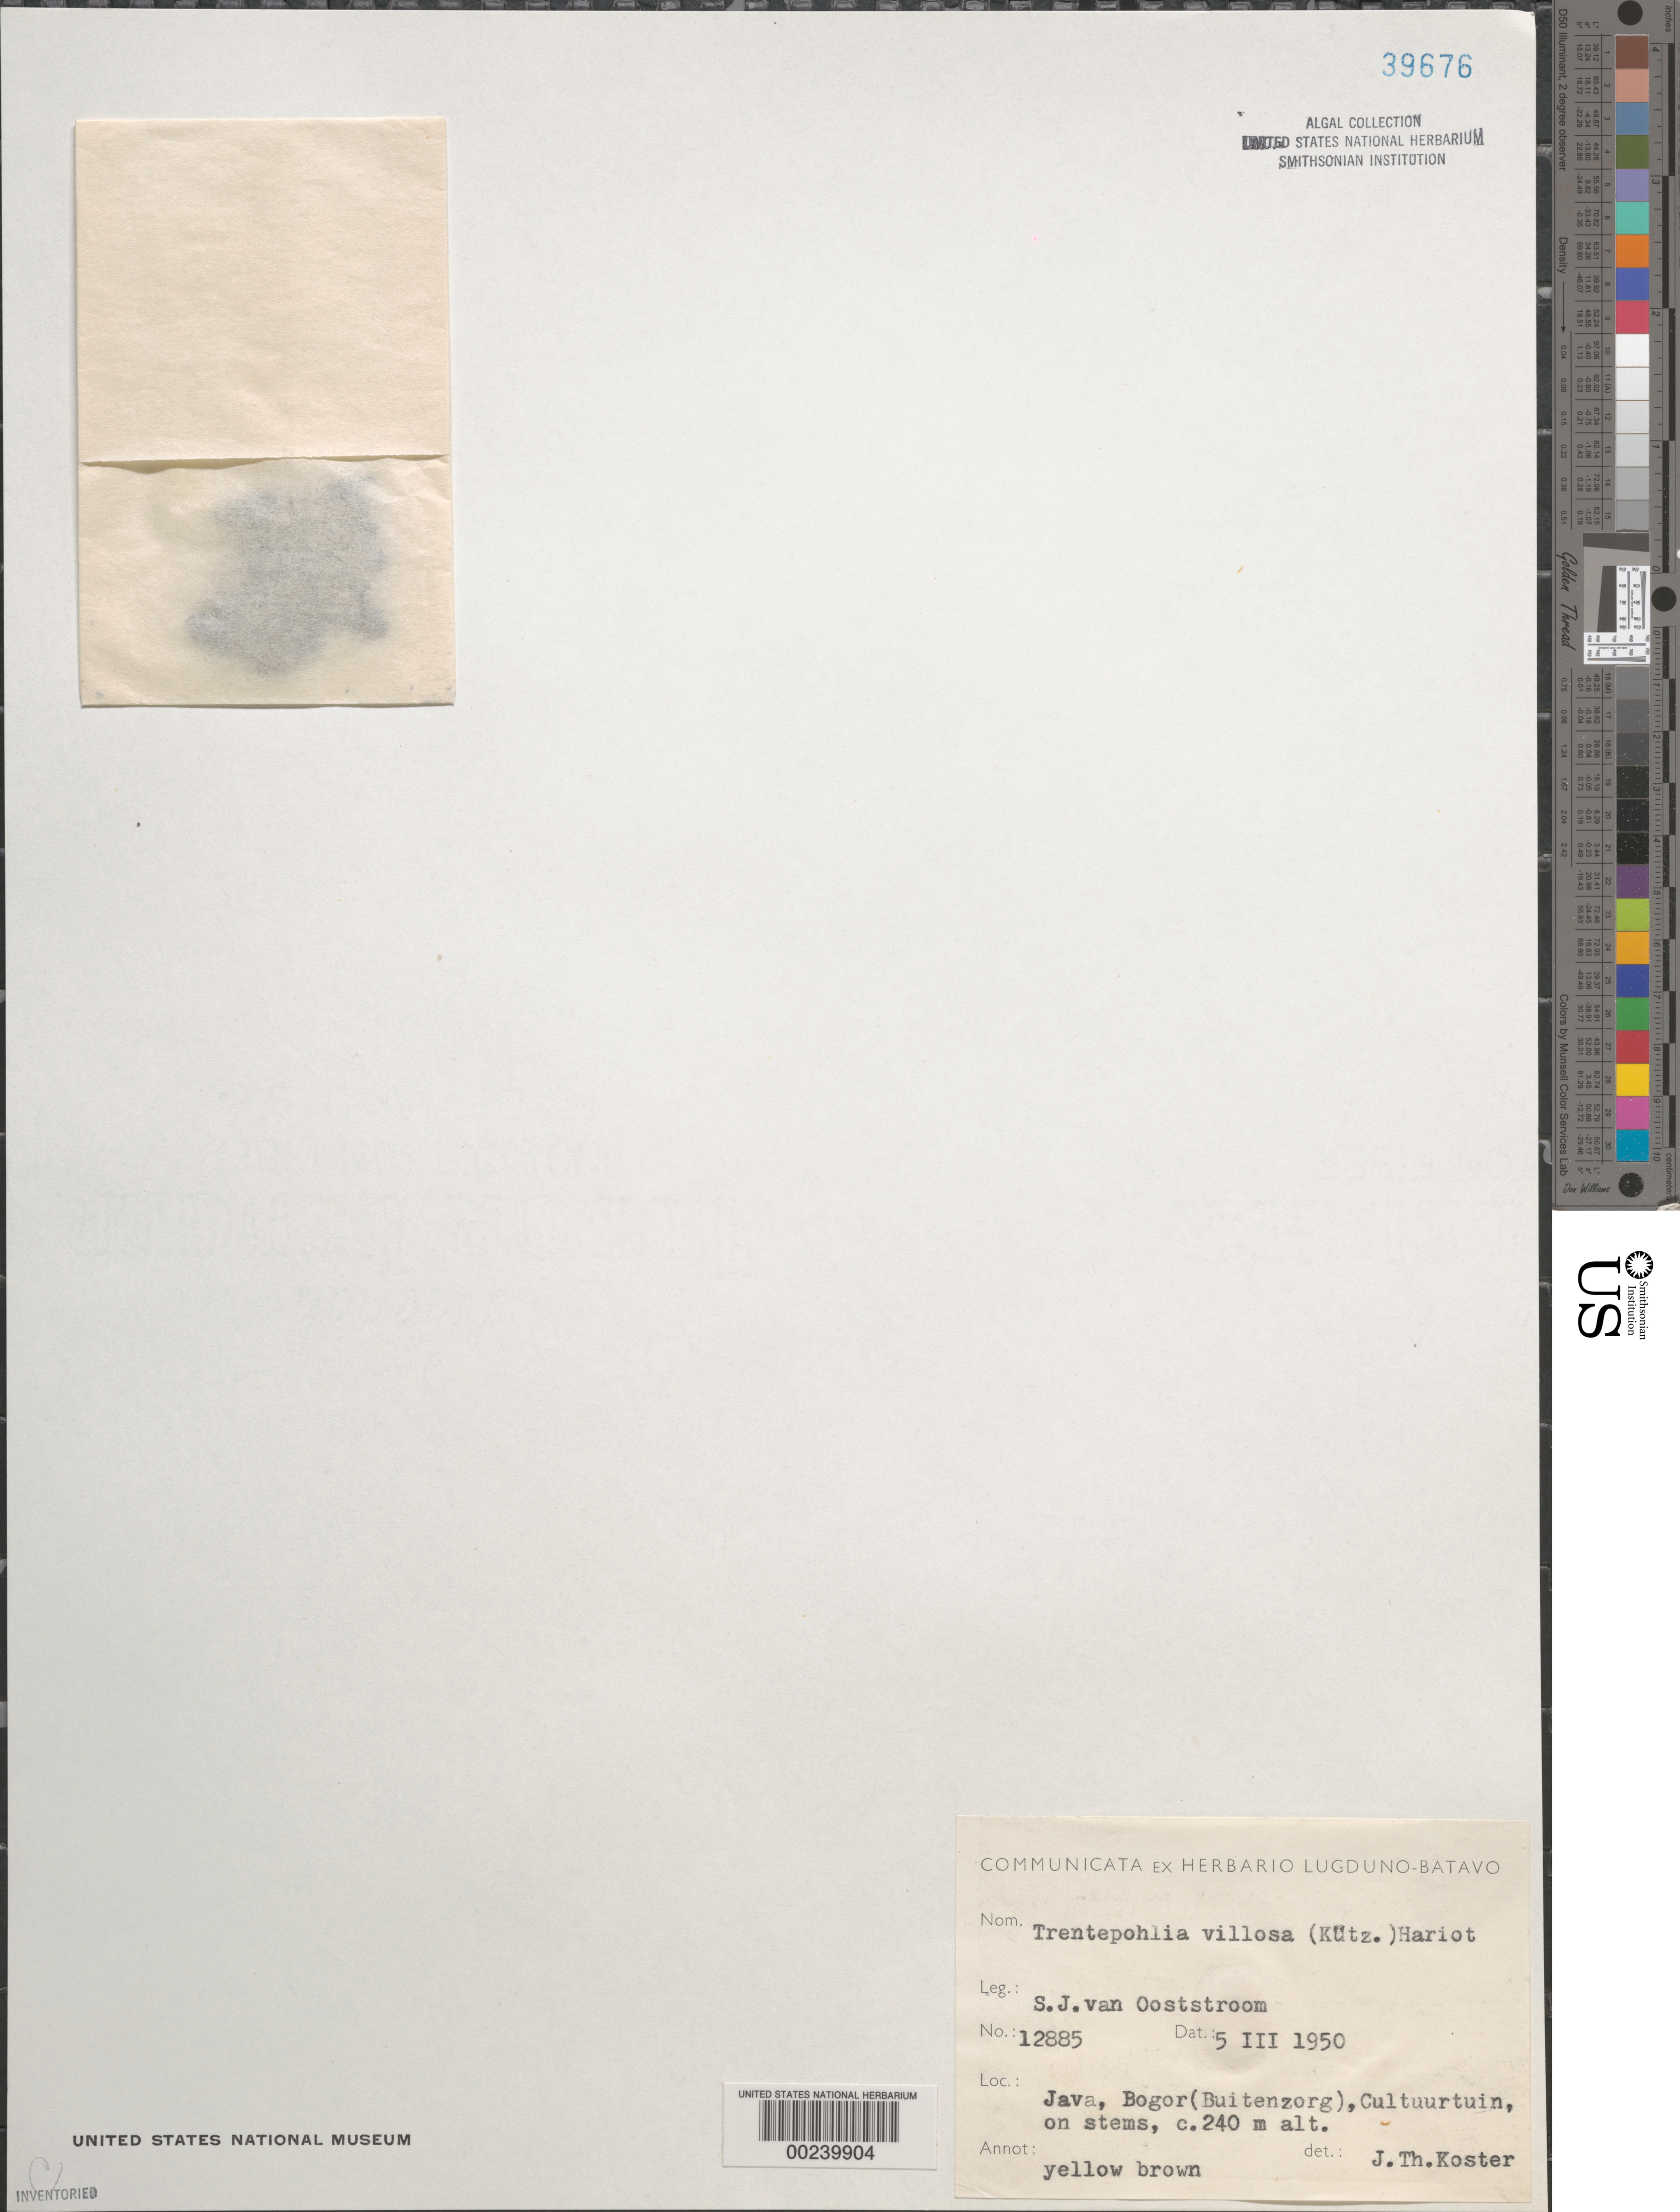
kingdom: Plantae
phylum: Chlorophyta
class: Ulvophyceae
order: Trentepohliales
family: Trentepohliaceae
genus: Trentepohlia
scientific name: Trentepohlia arborum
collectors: S. J. van Ooststroom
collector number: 12885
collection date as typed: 05 Mar 1950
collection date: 1950-03-05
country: Indonesia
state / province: Java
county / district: Jawa Barat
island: Java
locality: Bogor (buitenzora)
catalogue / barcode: US 39676